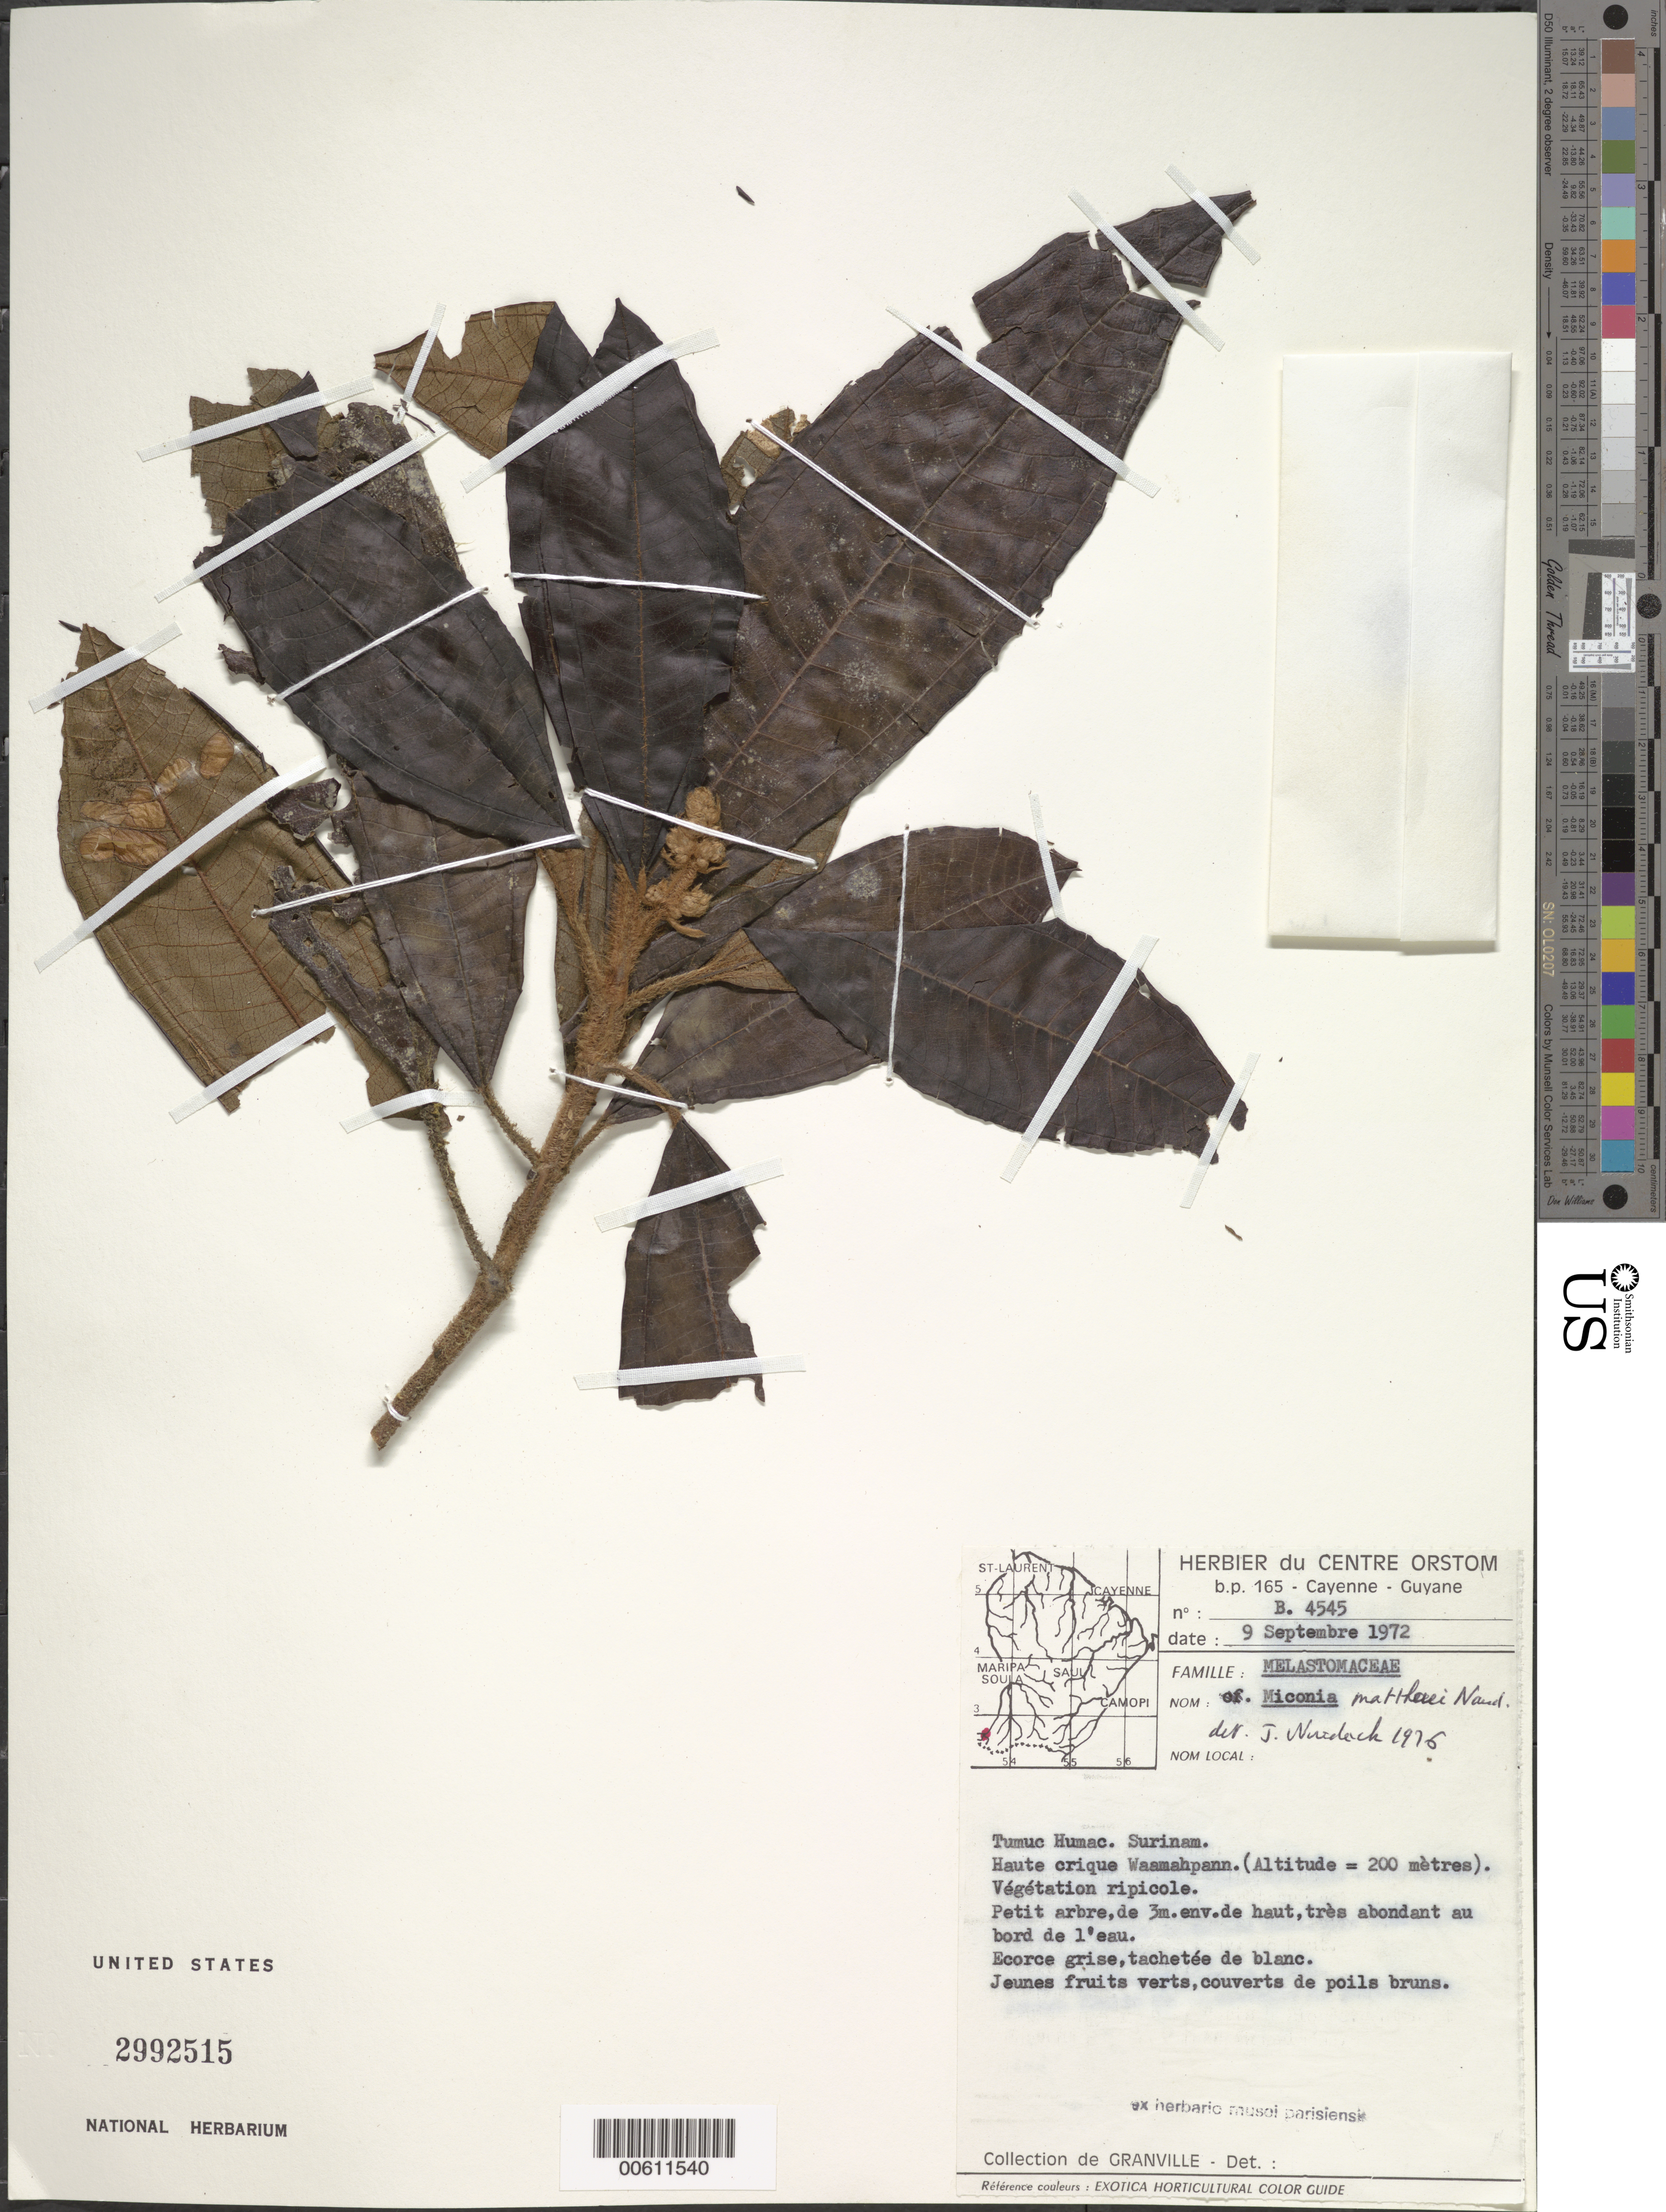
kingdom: Plantae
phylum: Tracheophyta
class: Magnoliopsida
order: Myrtales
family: Melastomataceae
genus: Miconia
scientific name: Miconia matthaei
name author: Naudin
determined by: Wurdack, John J., (US), US (UNITED STATES)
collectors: J.-J. de Granville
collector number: B 4545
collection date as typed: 9-Sep-72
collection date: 1972-09-09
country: French Guiana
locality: Tumuc-Humac, Crique Waamahpann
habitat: Secondary vegetation; au bord de l'eau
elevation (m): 200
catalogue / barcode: US 2992515